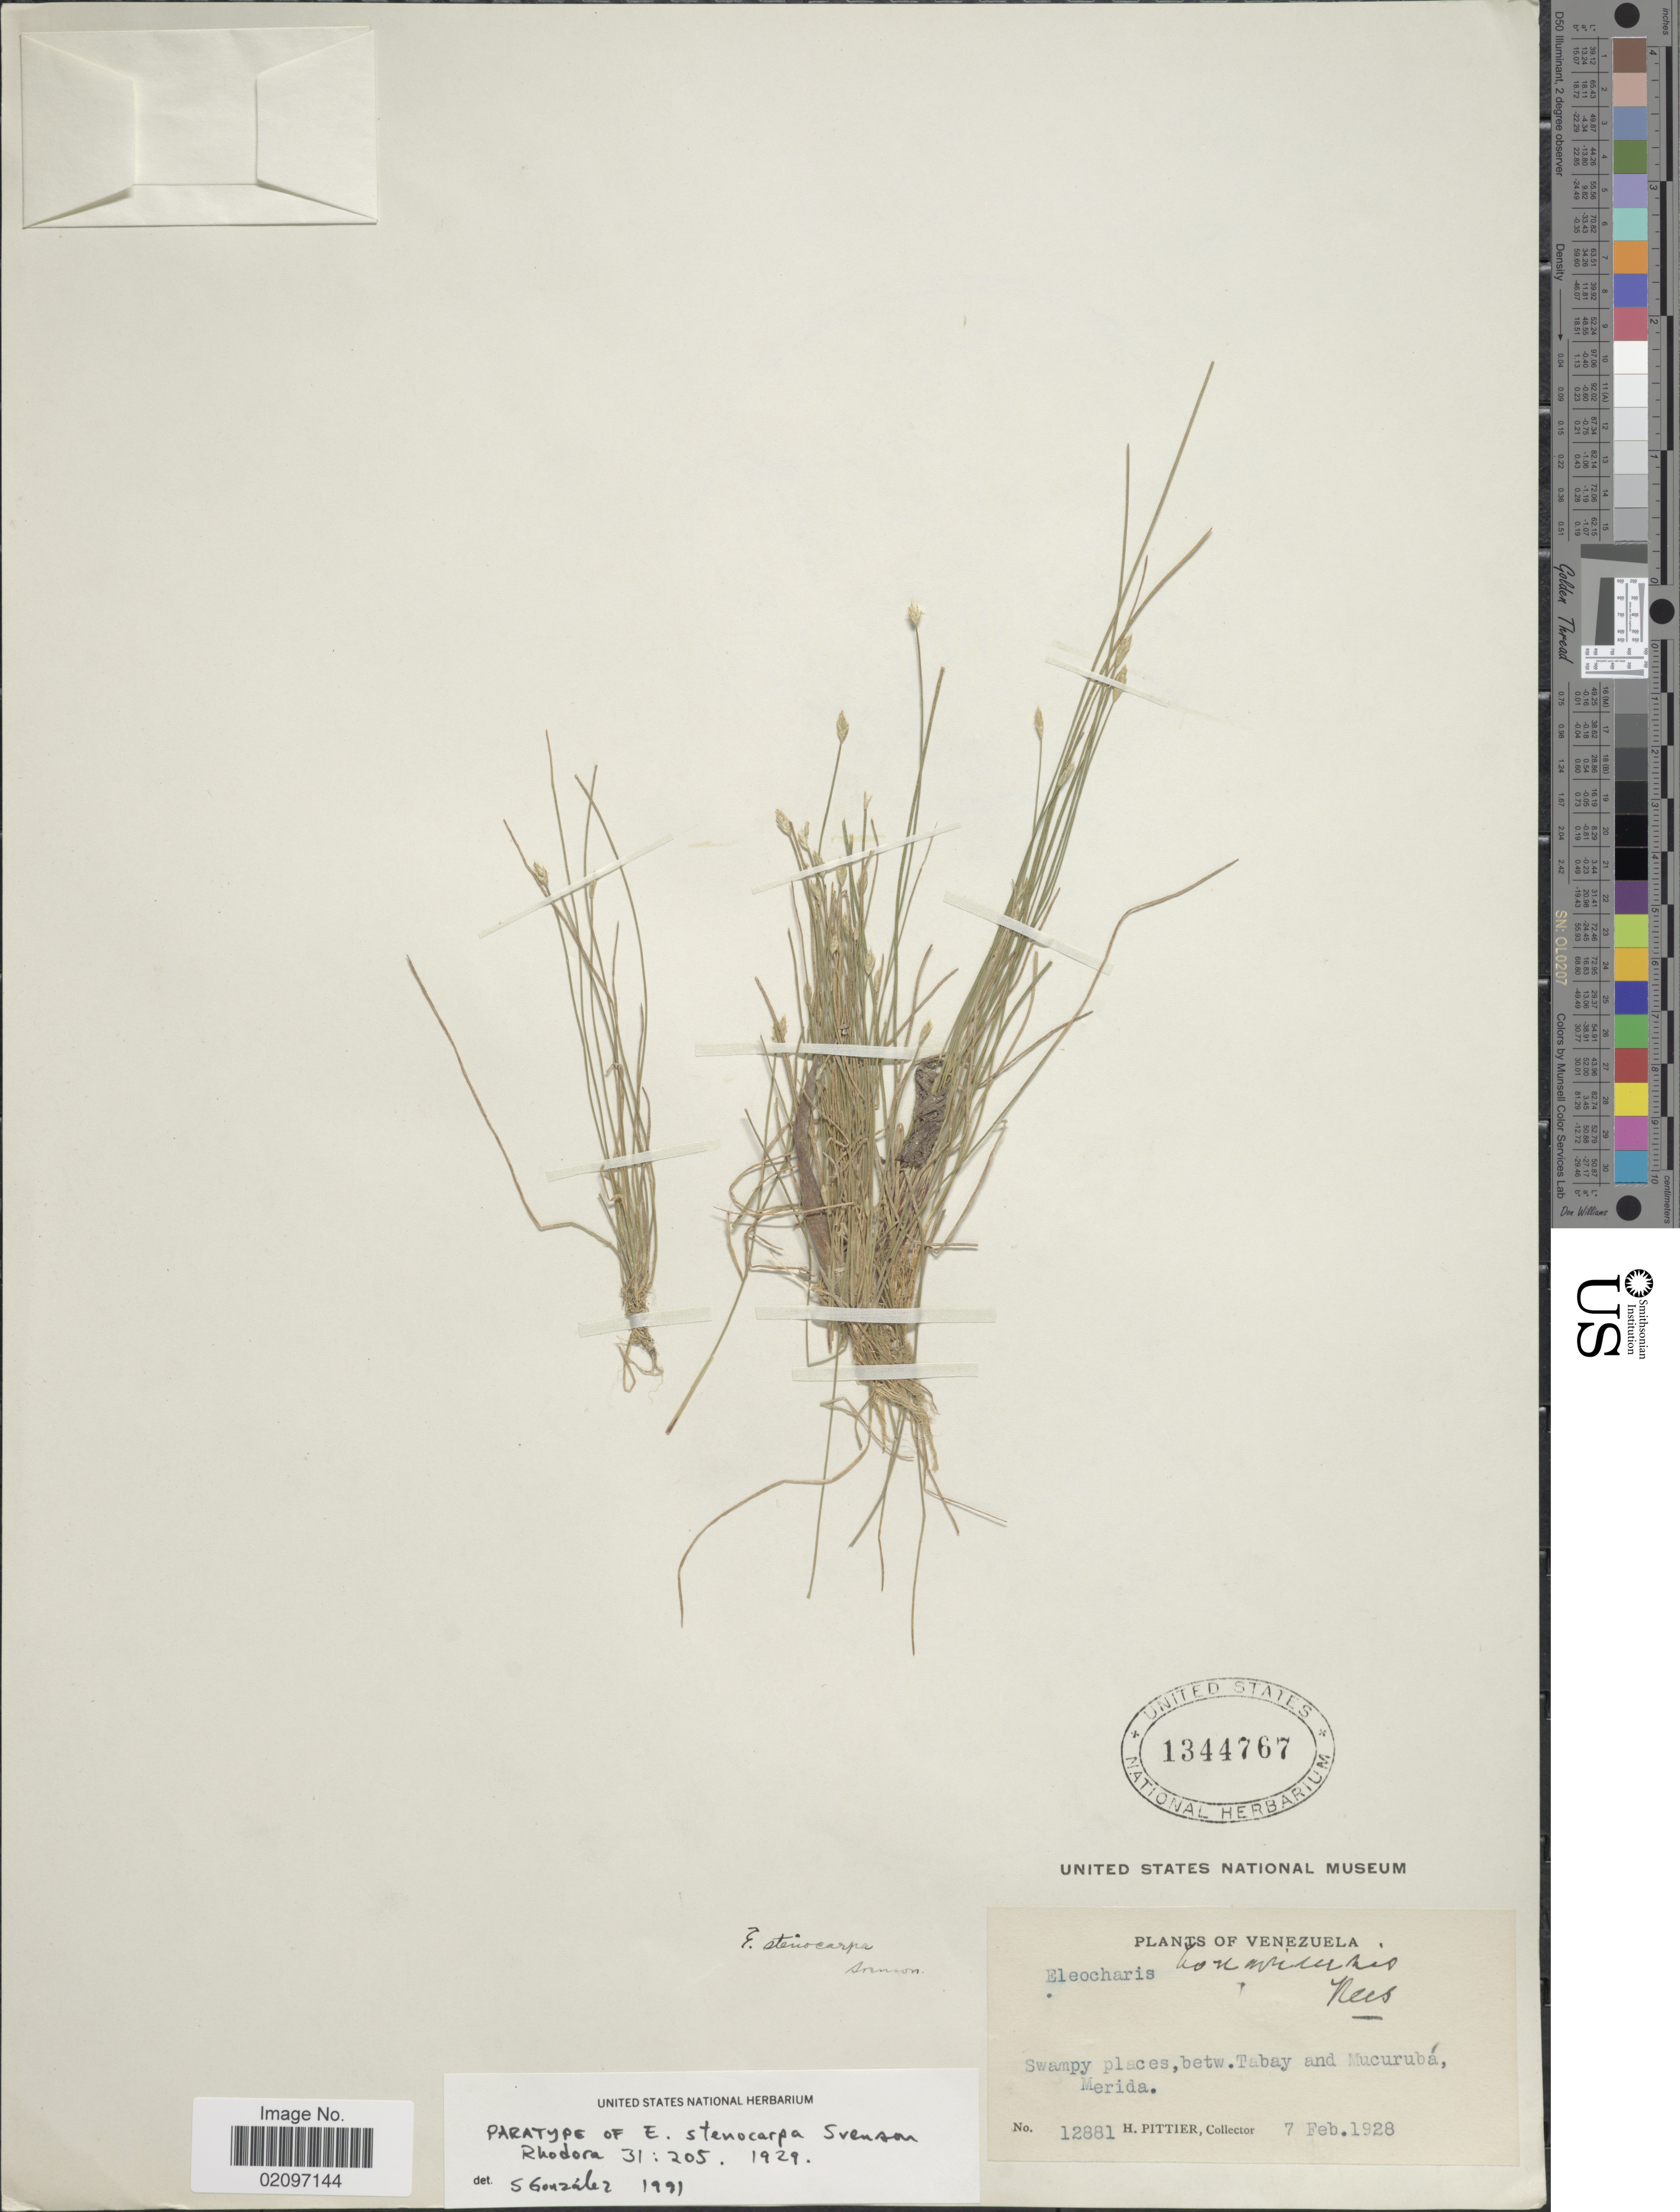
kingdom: Plantae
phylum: Tracheophyta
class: Liliopsida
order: Poales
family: Cyperaceae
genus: Eleocharis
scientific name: Eleocharis stenocarpa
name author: Svenson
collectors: H. F. Pittier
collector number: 12881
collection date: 1928-02-07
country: Venezuela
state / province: Mérida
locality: Swampy places, betw. Tabay and Mucuruba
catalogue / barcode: US 1344767